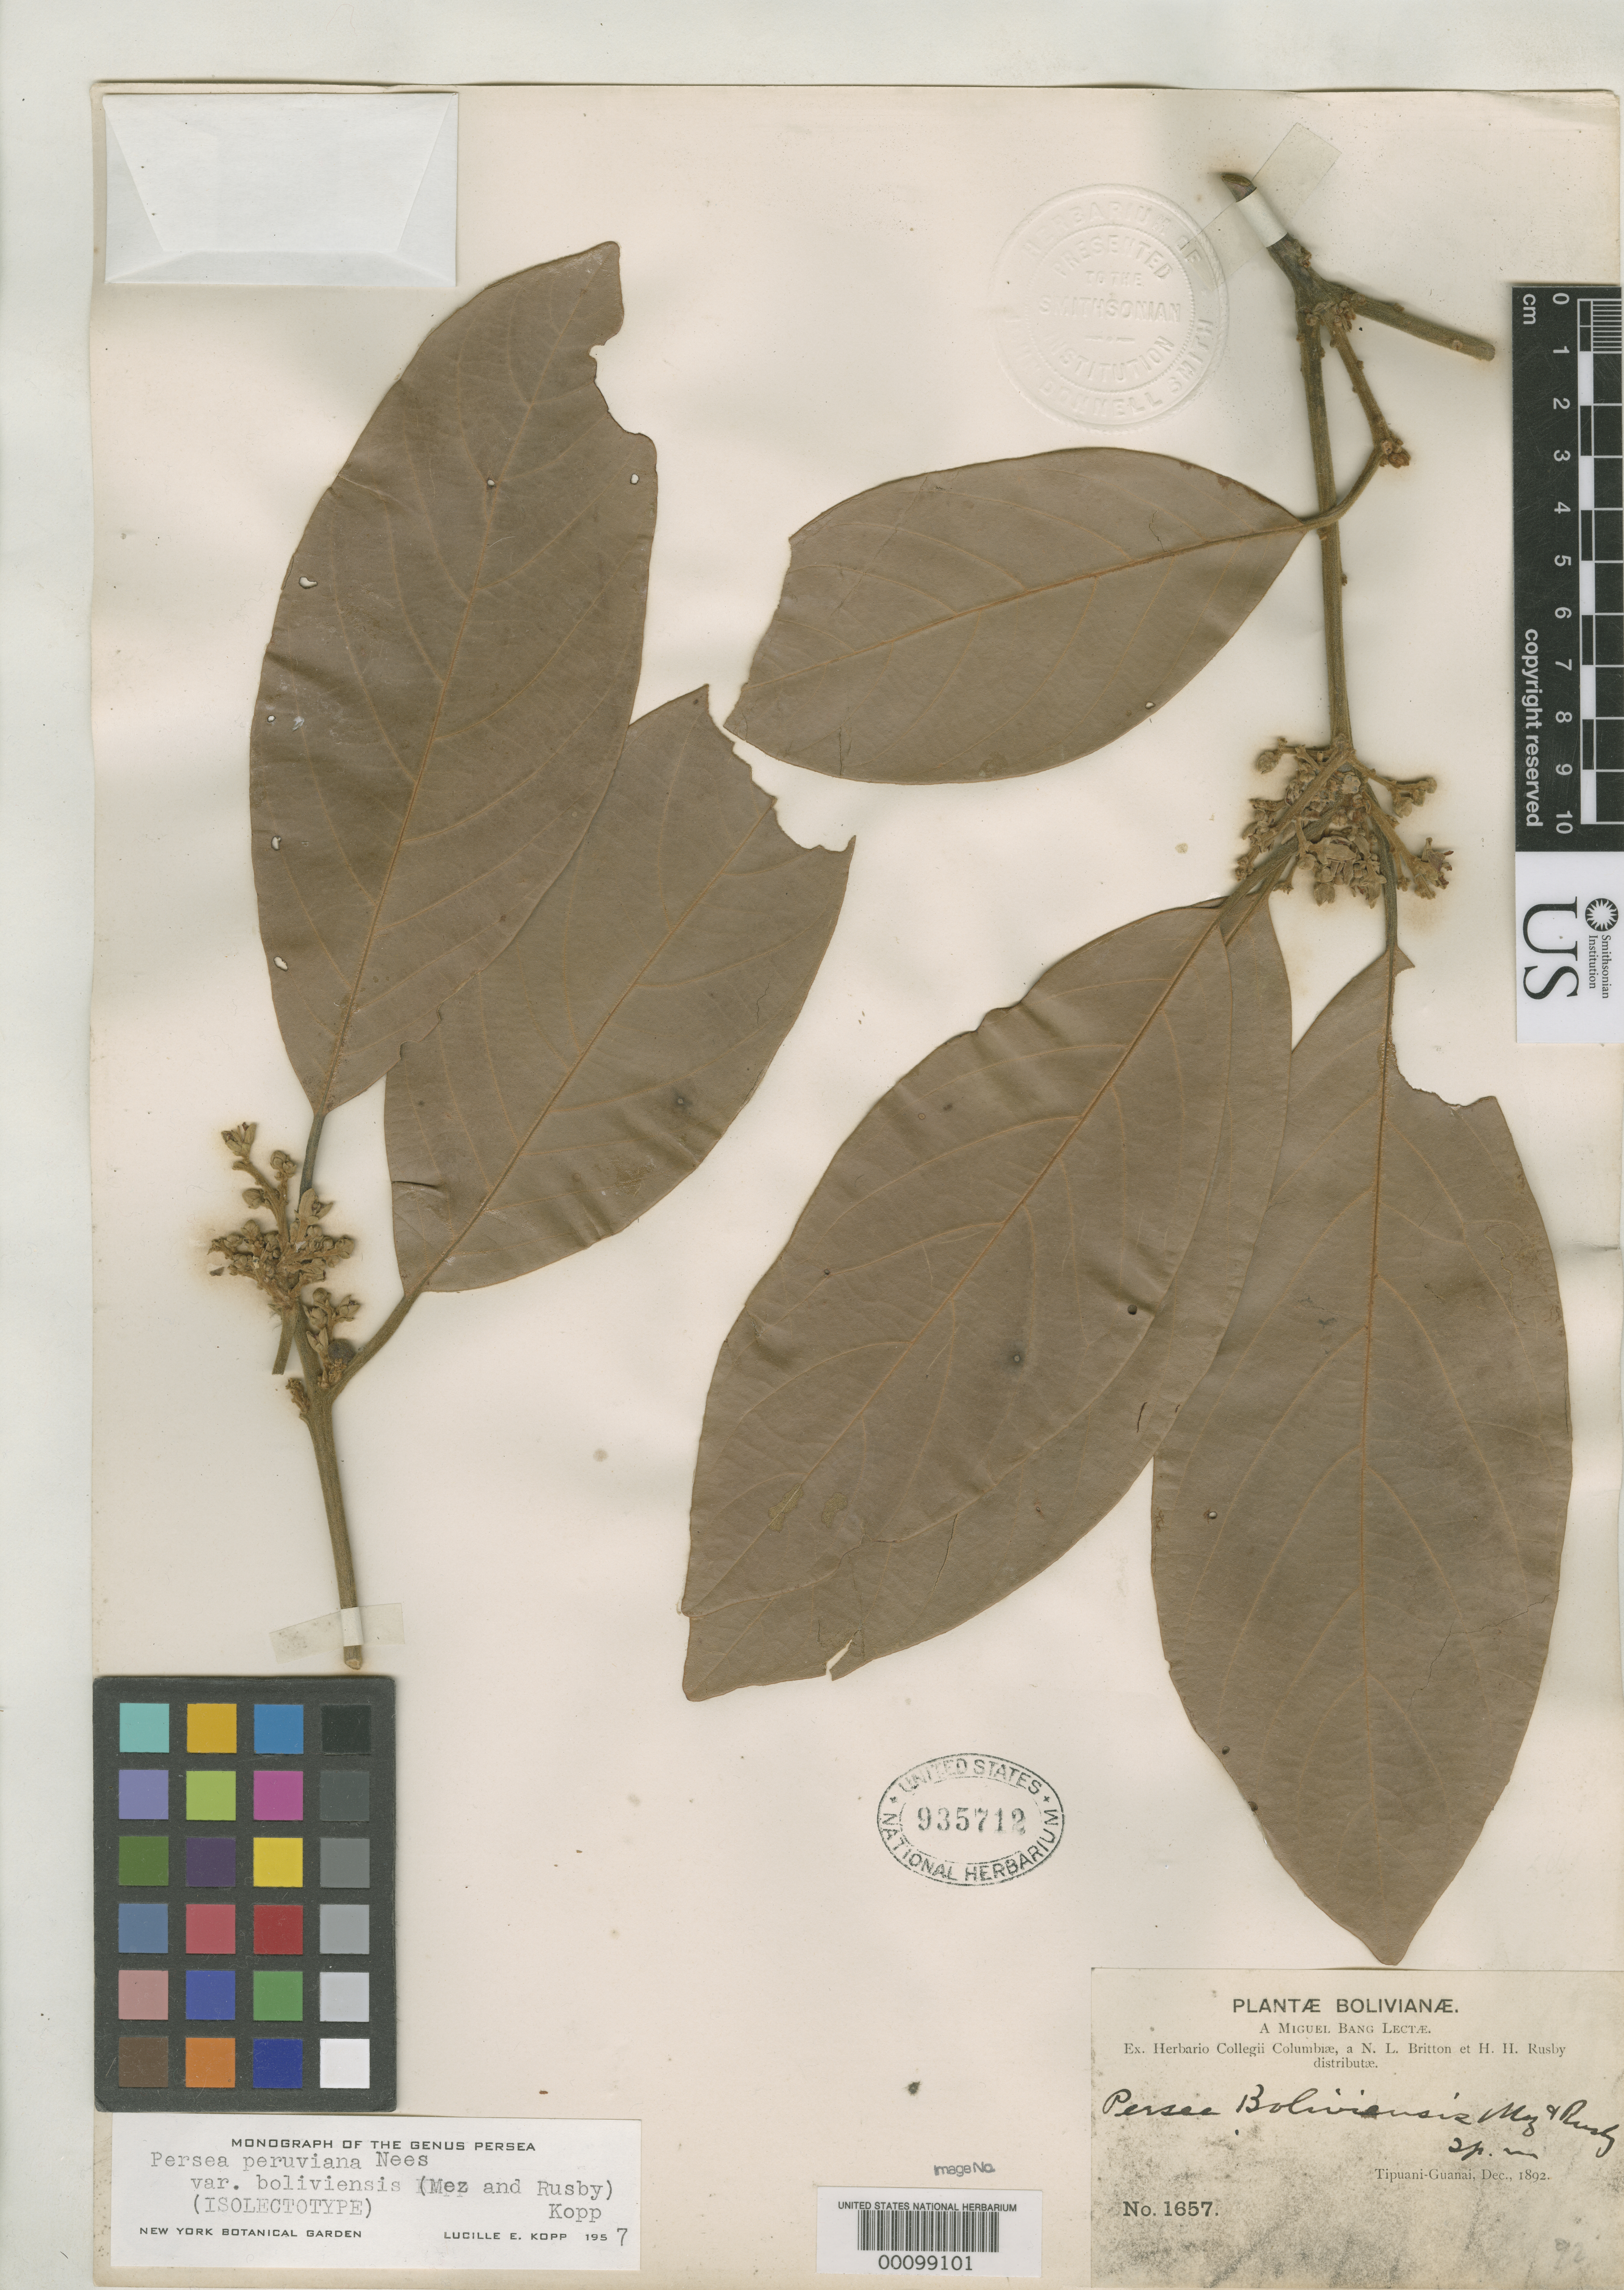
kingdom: Plantae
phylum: Tracheophyta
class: Magnoliopsida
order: Laurales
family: Lauraceae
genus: Persea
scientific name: Persea boliviensis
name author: Mez & Rusby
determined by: Kopp, L. E., (NY), New York Botanical Garden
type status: Isolectotype; Syntype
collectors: M. Bang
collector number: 1657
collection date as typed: Dec 1892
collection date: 1892-12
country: Bolivia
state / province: La Paz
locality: Tipuani-Guanai.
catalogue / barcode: US 935712